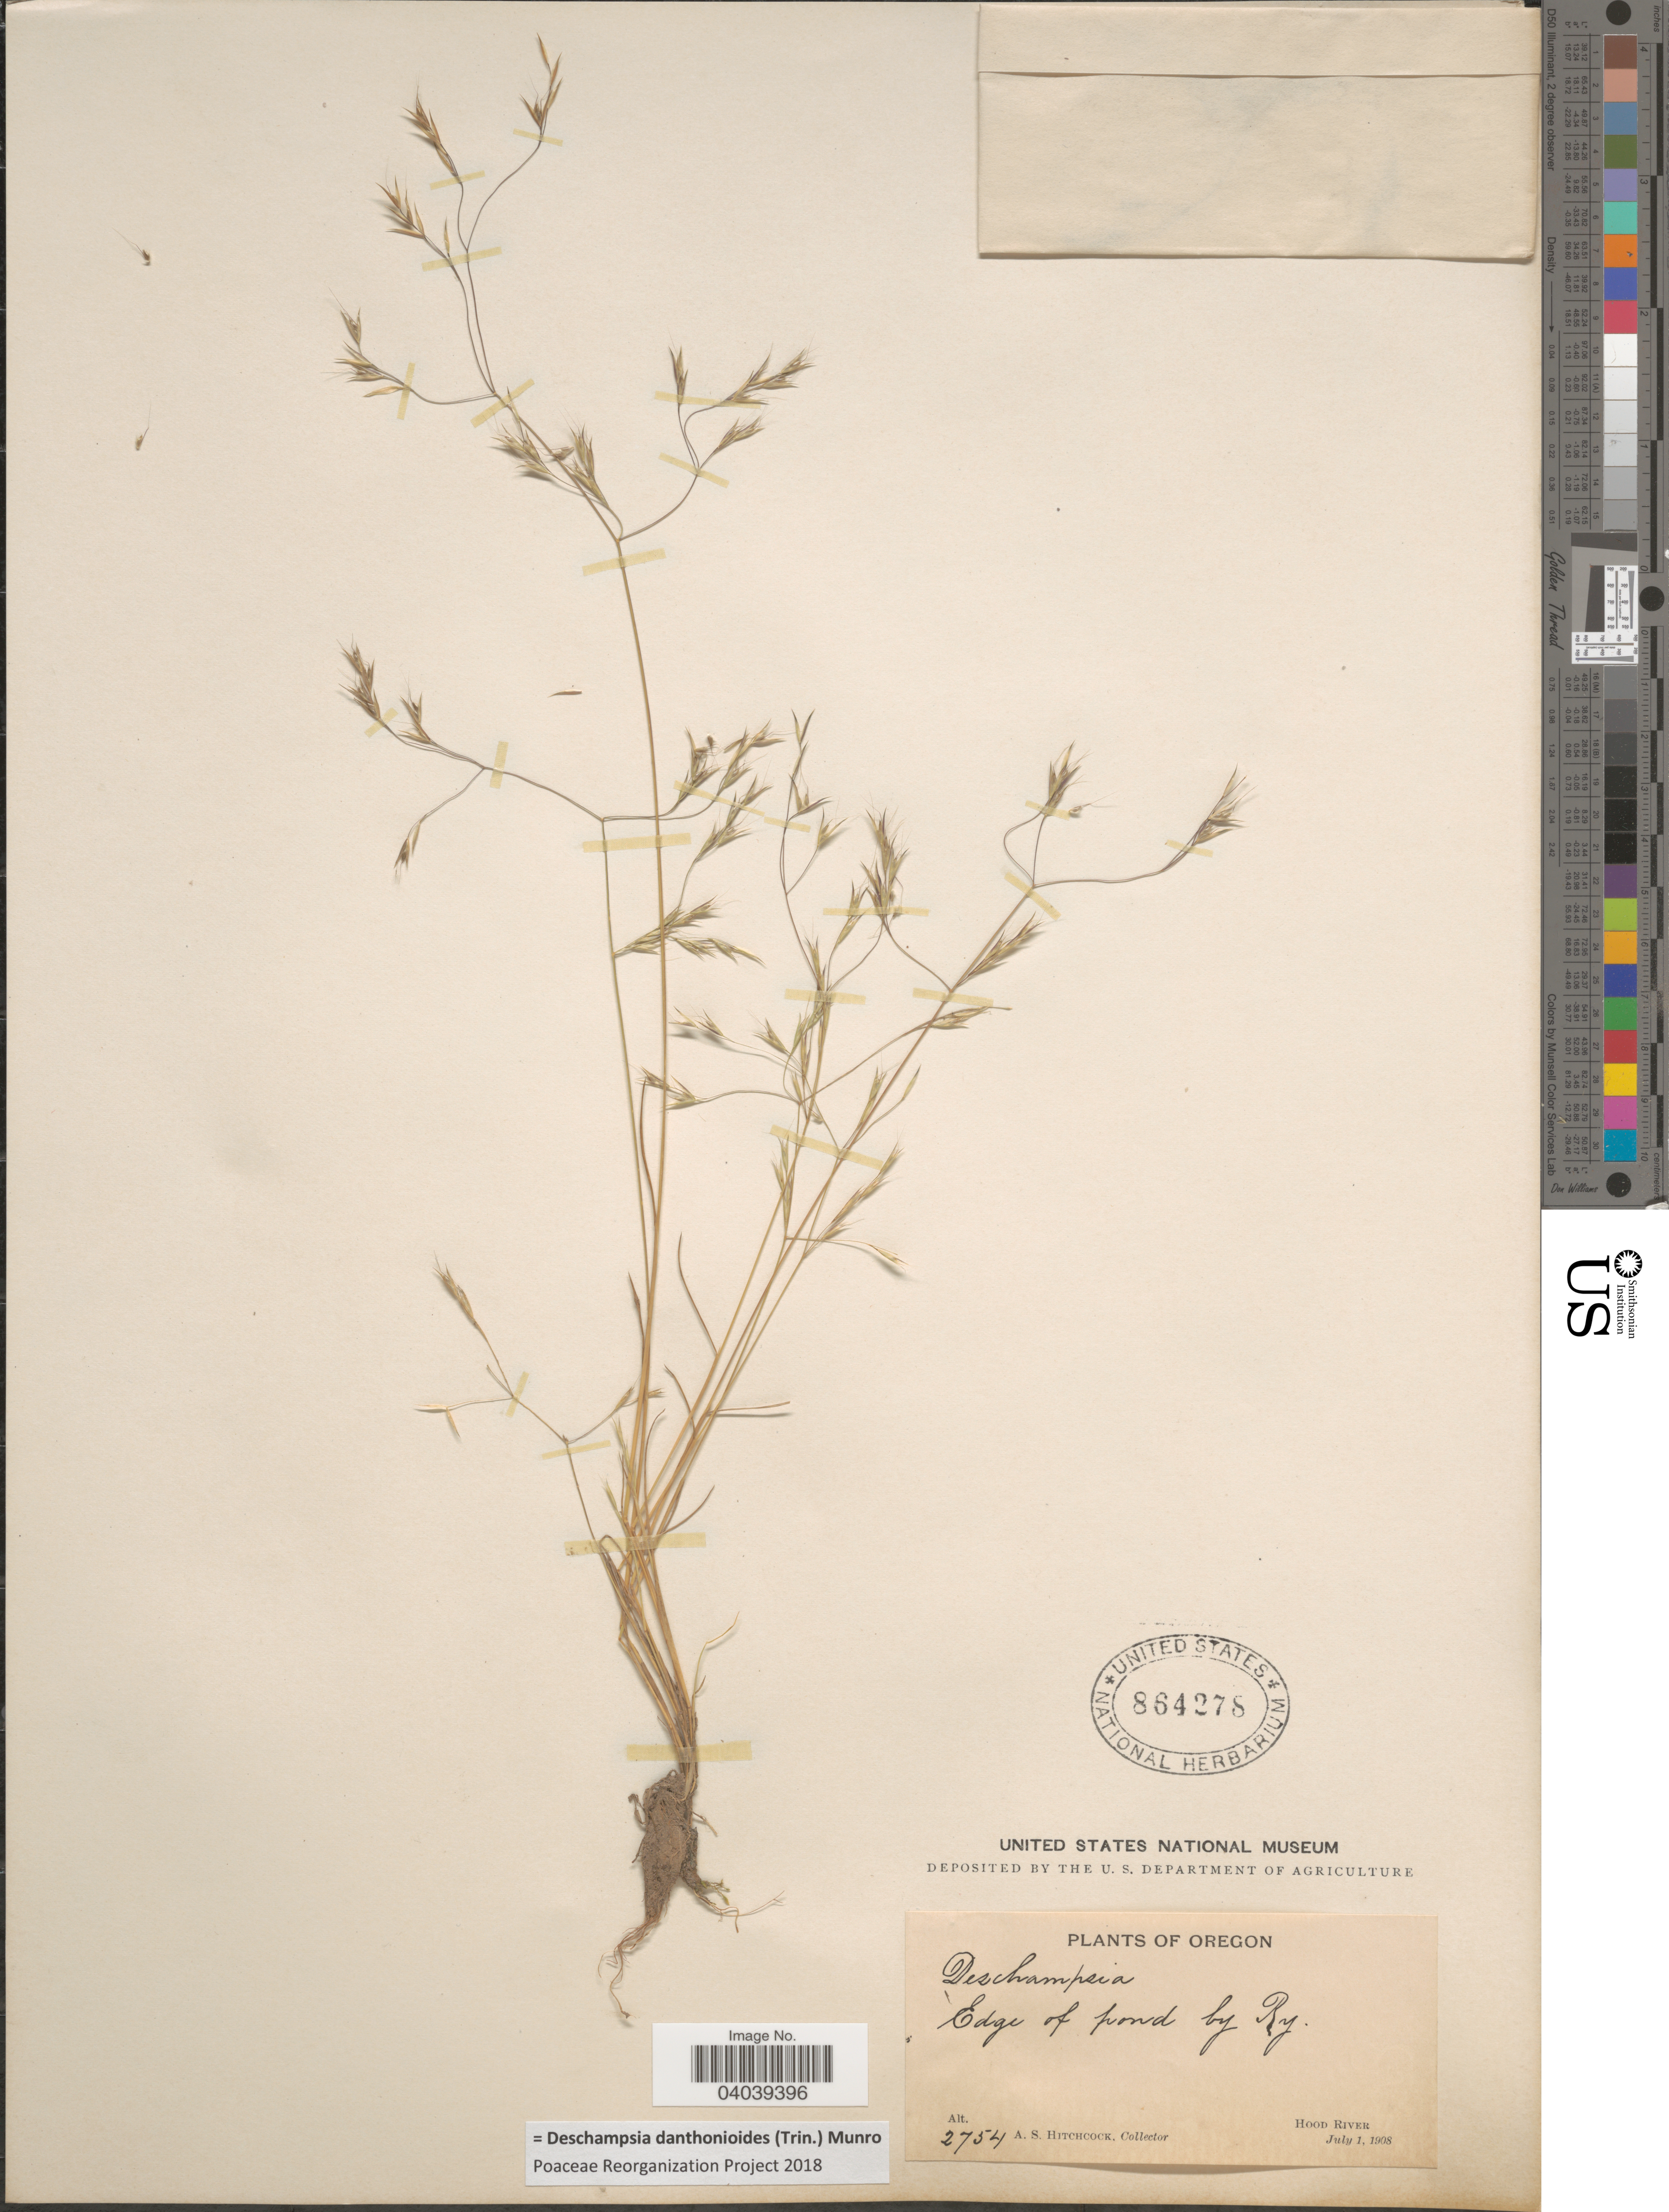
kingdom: Plantae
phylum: Tracheophyta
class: Liliopsida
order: Poales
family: Poaceae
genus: Deschampsia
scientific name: Deschampsia danthonioides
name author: (Trin.) Munro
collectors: A. S. Hitchcock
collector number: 2754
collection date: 1908-07-01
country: United States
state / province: Oregon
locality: Edge of pond by Ry. Hood River.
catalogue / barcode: US 864278